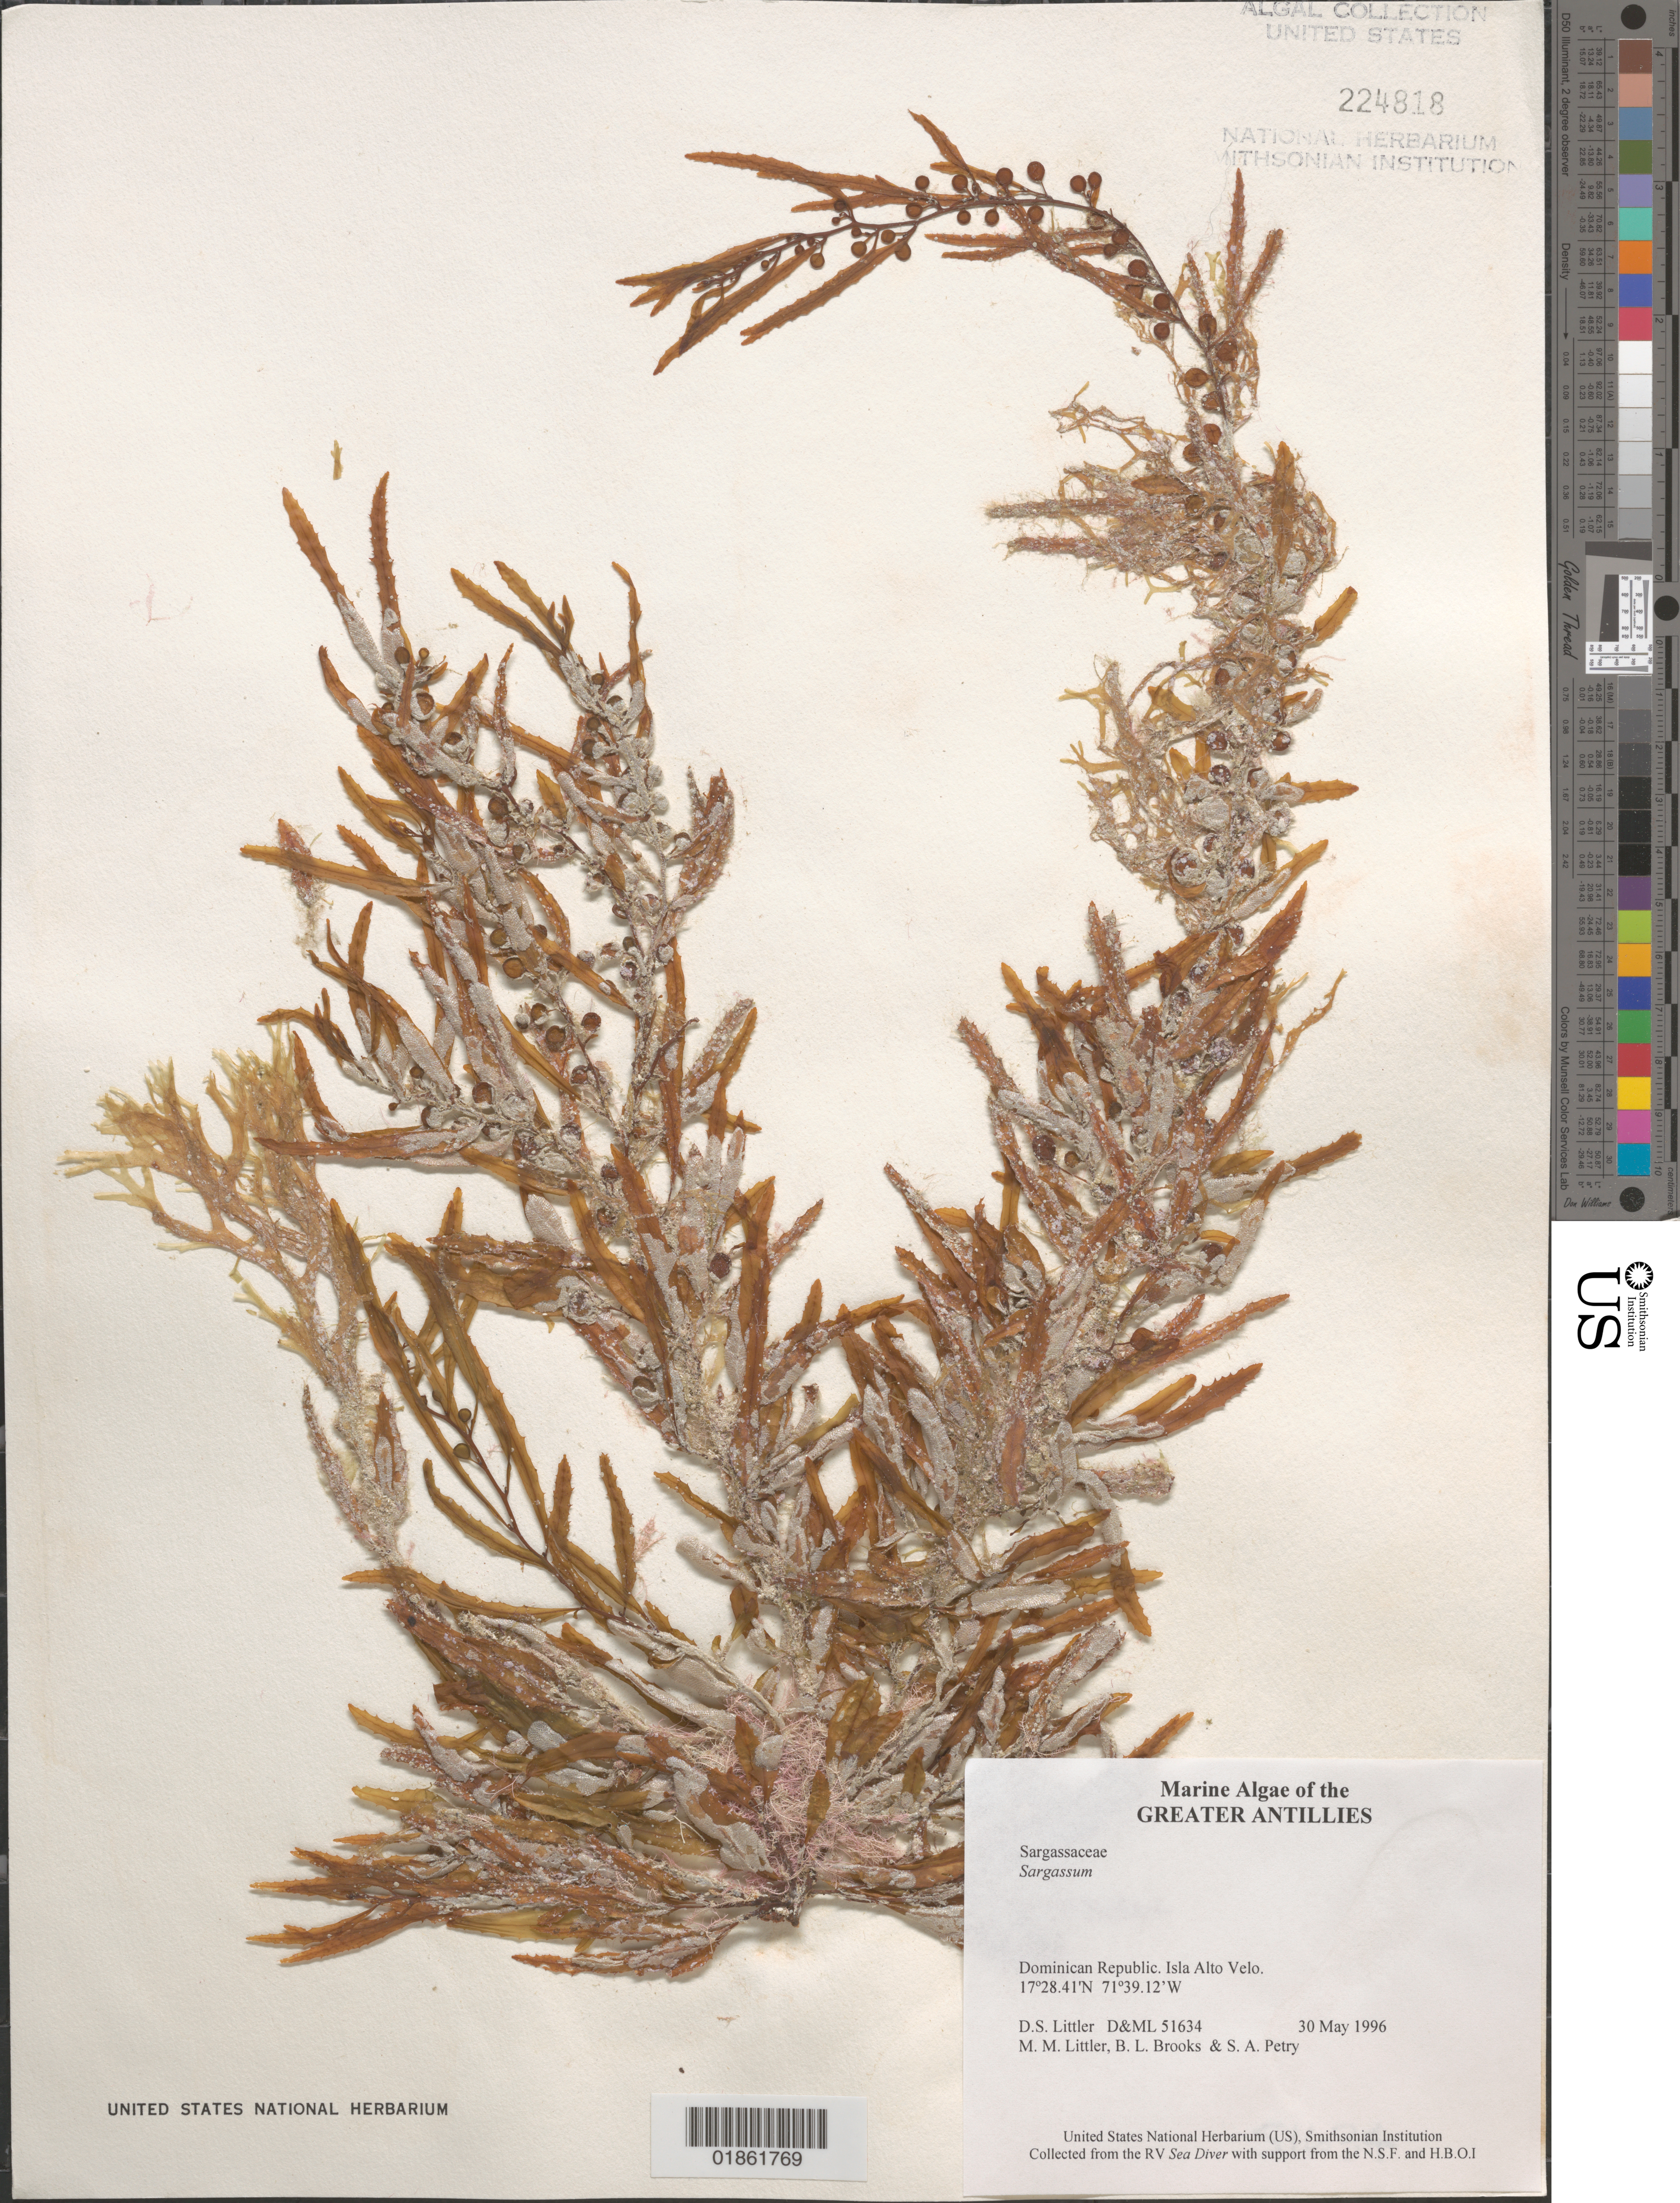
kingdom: Chromista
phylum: Ochrophyta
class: Phaeophyceae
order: Fucales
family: Sargassaceae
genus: Sargassum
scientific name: Sargassum sp.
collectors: D. S. Littler & M. M. Littler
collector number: D&ML 51634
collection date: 1996-05-30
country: Dominican Republic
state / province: Pedernales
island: Alto Velo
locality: Isla Alto Velo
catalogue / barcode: US 224818